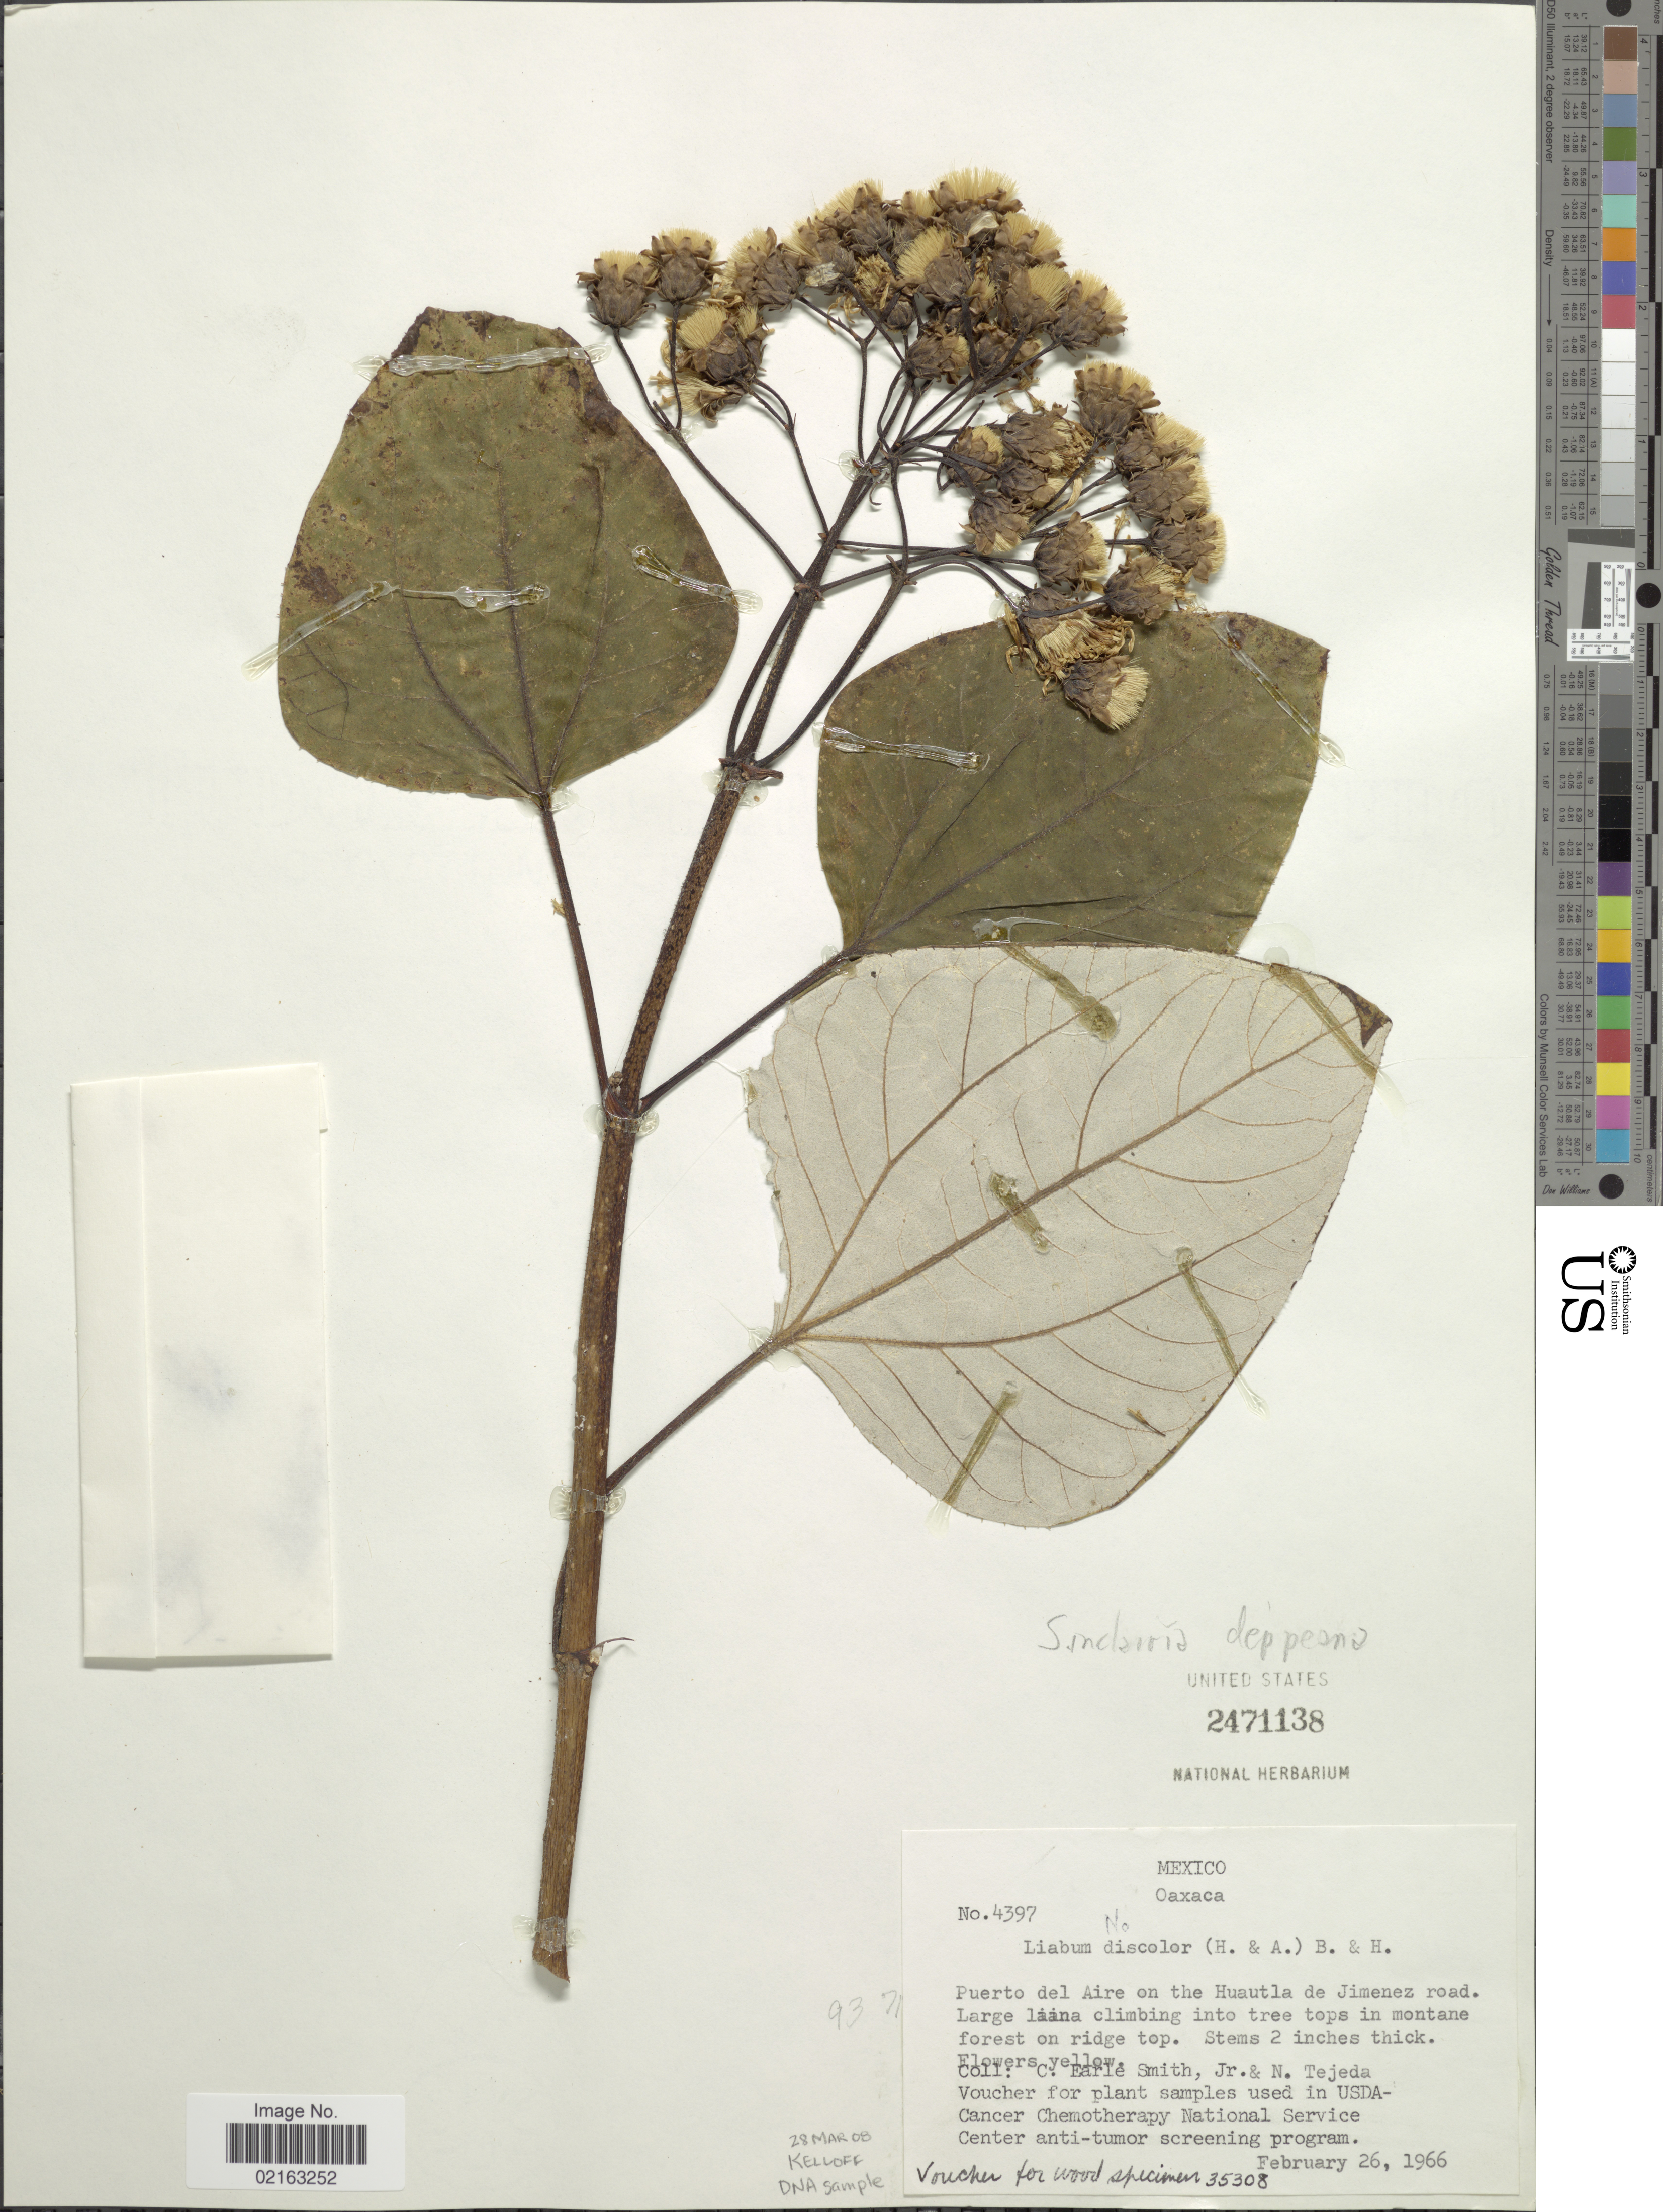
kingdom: Plantae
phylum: Tracheophyta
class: Magnoliopsida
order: Asterales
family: Asteraceae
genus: Sinclairia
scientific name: Sinclairia deppeana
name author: (Less.) Rydb.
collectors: C. E. Smith Jr. & N. Tejeda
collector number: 4397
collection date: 1966-02-26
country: Mexico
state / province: Oaxaca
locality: Puerto del Aire on the Huautla de Jimenez road.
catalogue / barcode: US 2471138